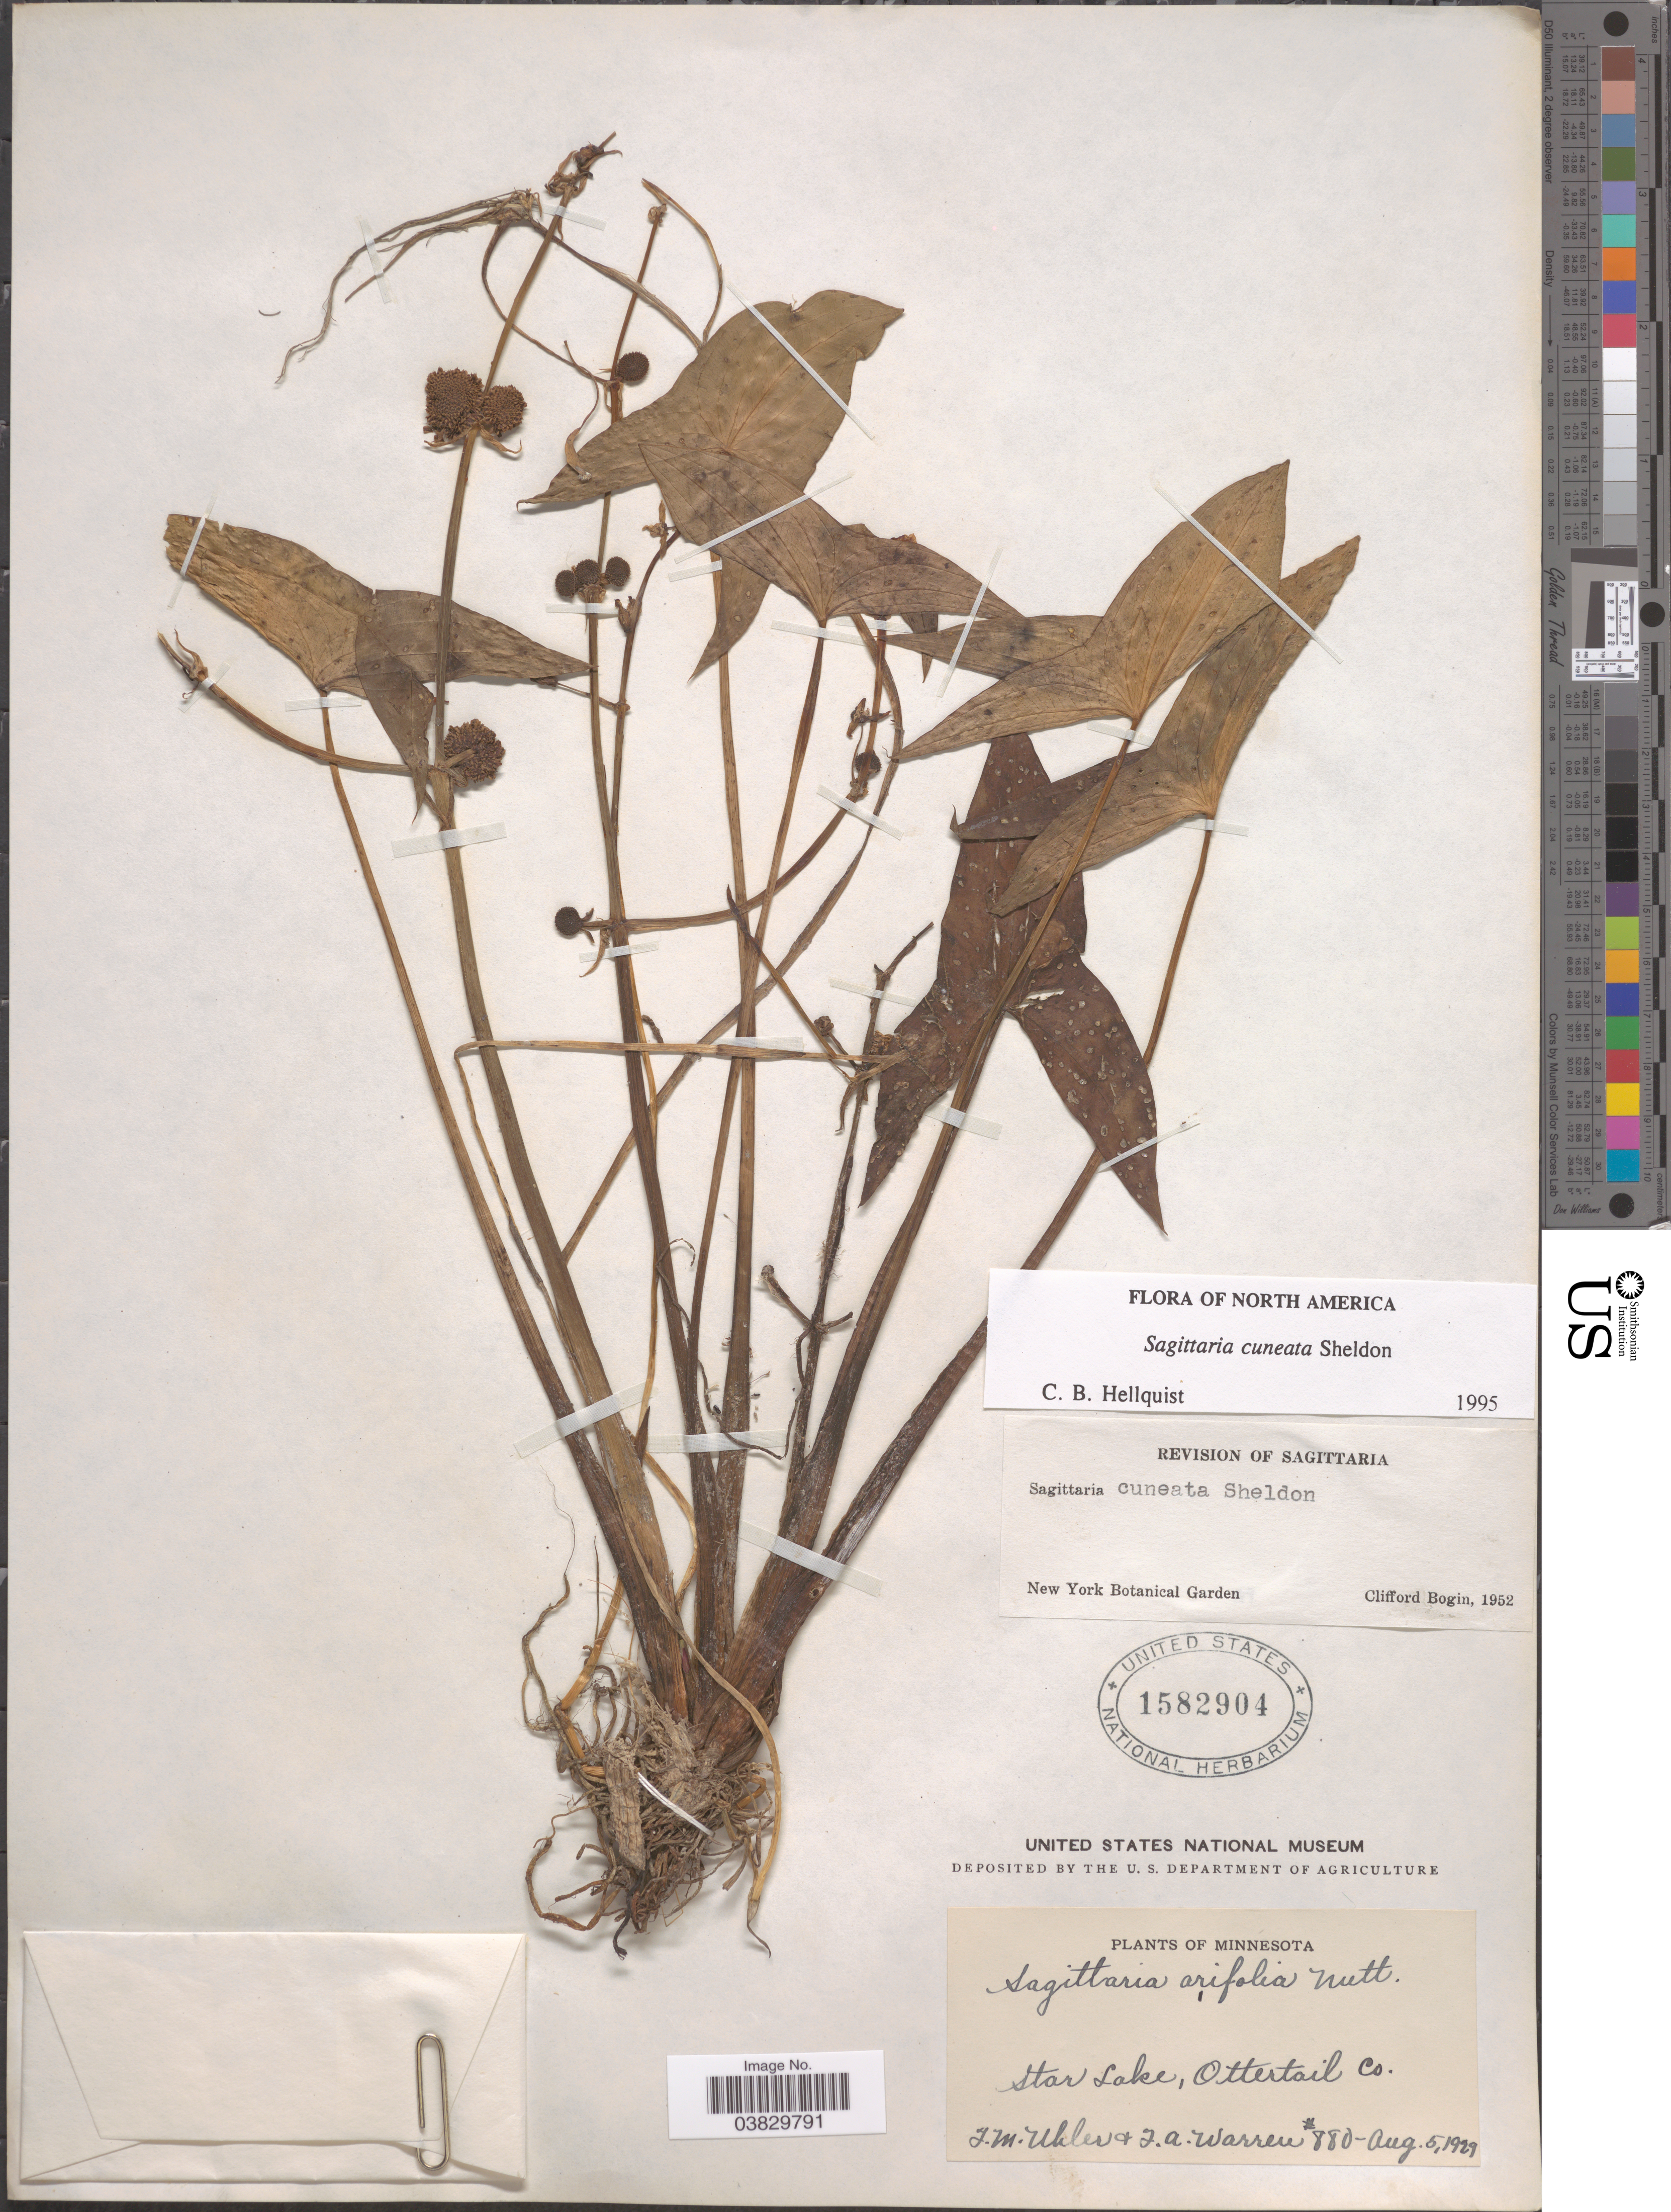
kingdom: Plantae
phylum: Tracheophyta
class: Liliopsida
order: Alismatales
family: Alismataceae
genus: Sagittaria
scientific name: Sagittaria cuneata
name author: E. Sheld.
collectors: F. M. Uhler & J. Warren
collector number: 880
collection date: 1929-08-05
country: United States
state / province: Minnesota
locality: Star Lake, Ottertail Co.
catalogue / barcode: US 1582904